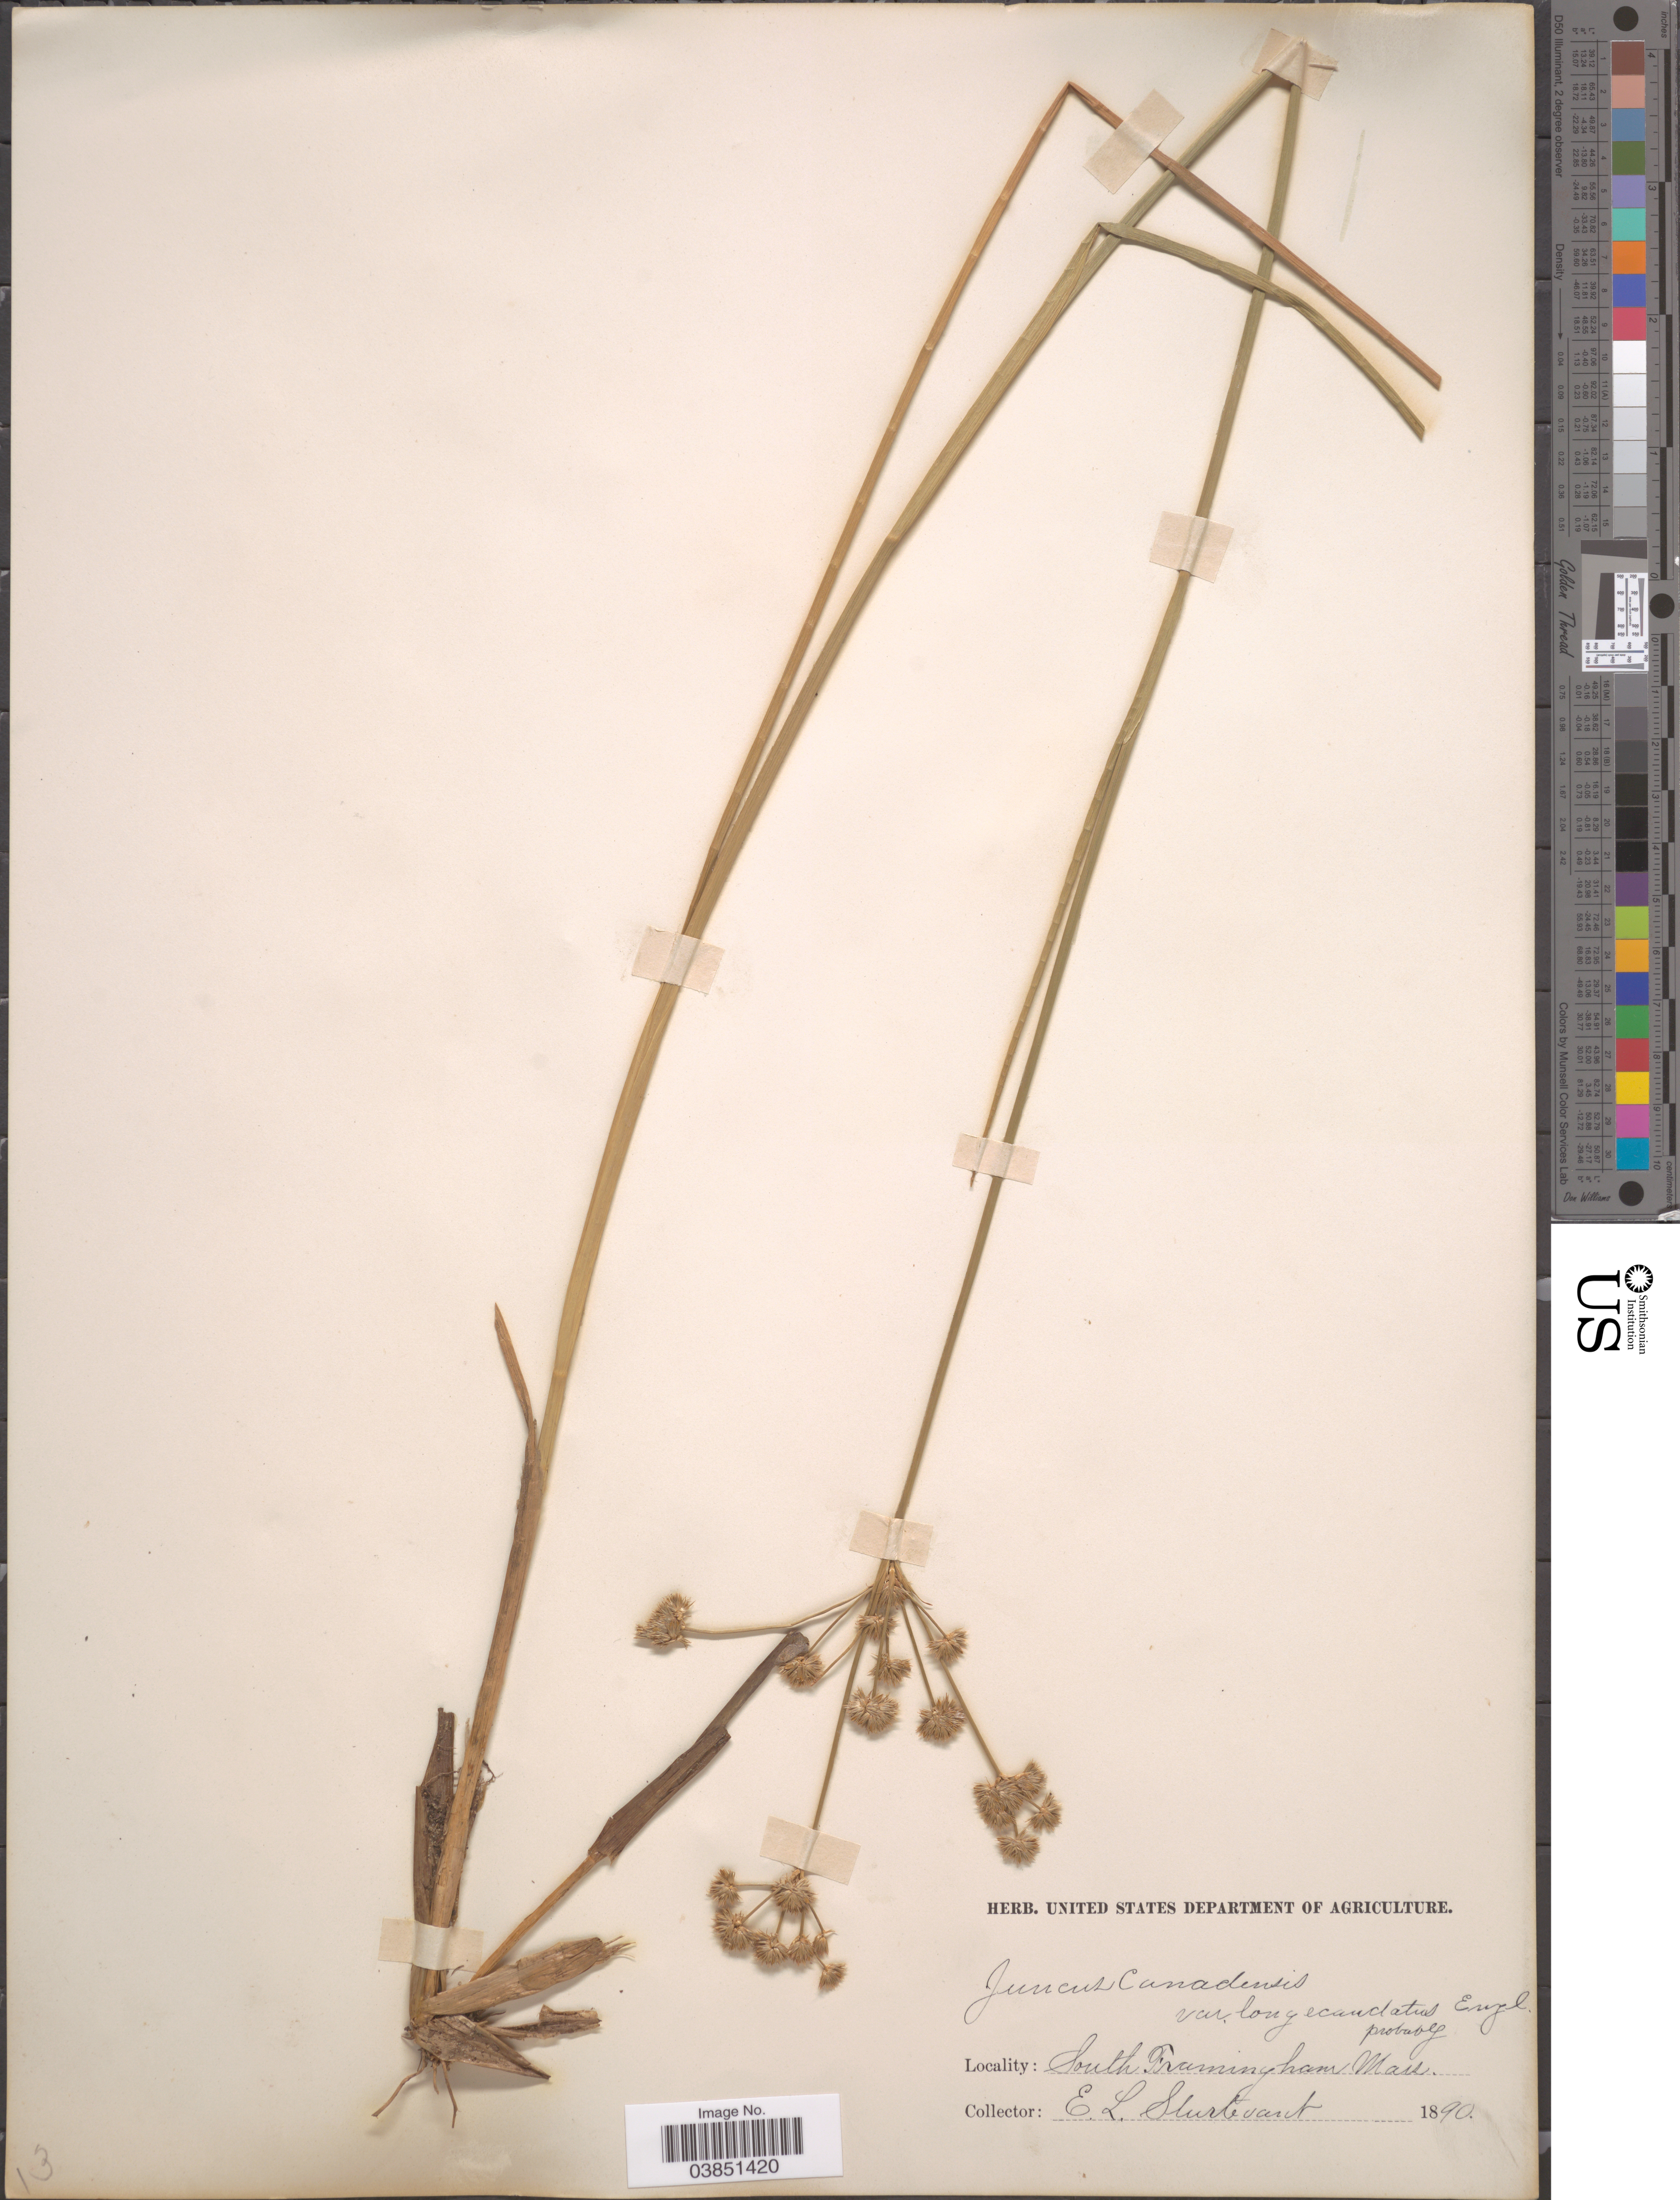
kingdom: Plantae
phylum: Tracheophyta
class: Liliopsida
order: Poales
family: Juncaceae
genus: Juncus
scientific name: Juncus canadensis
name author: J. Gay ex Laharpe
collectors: E. Sturtevant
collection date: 1890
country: United States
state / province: Massachusetts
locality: South Framingham.